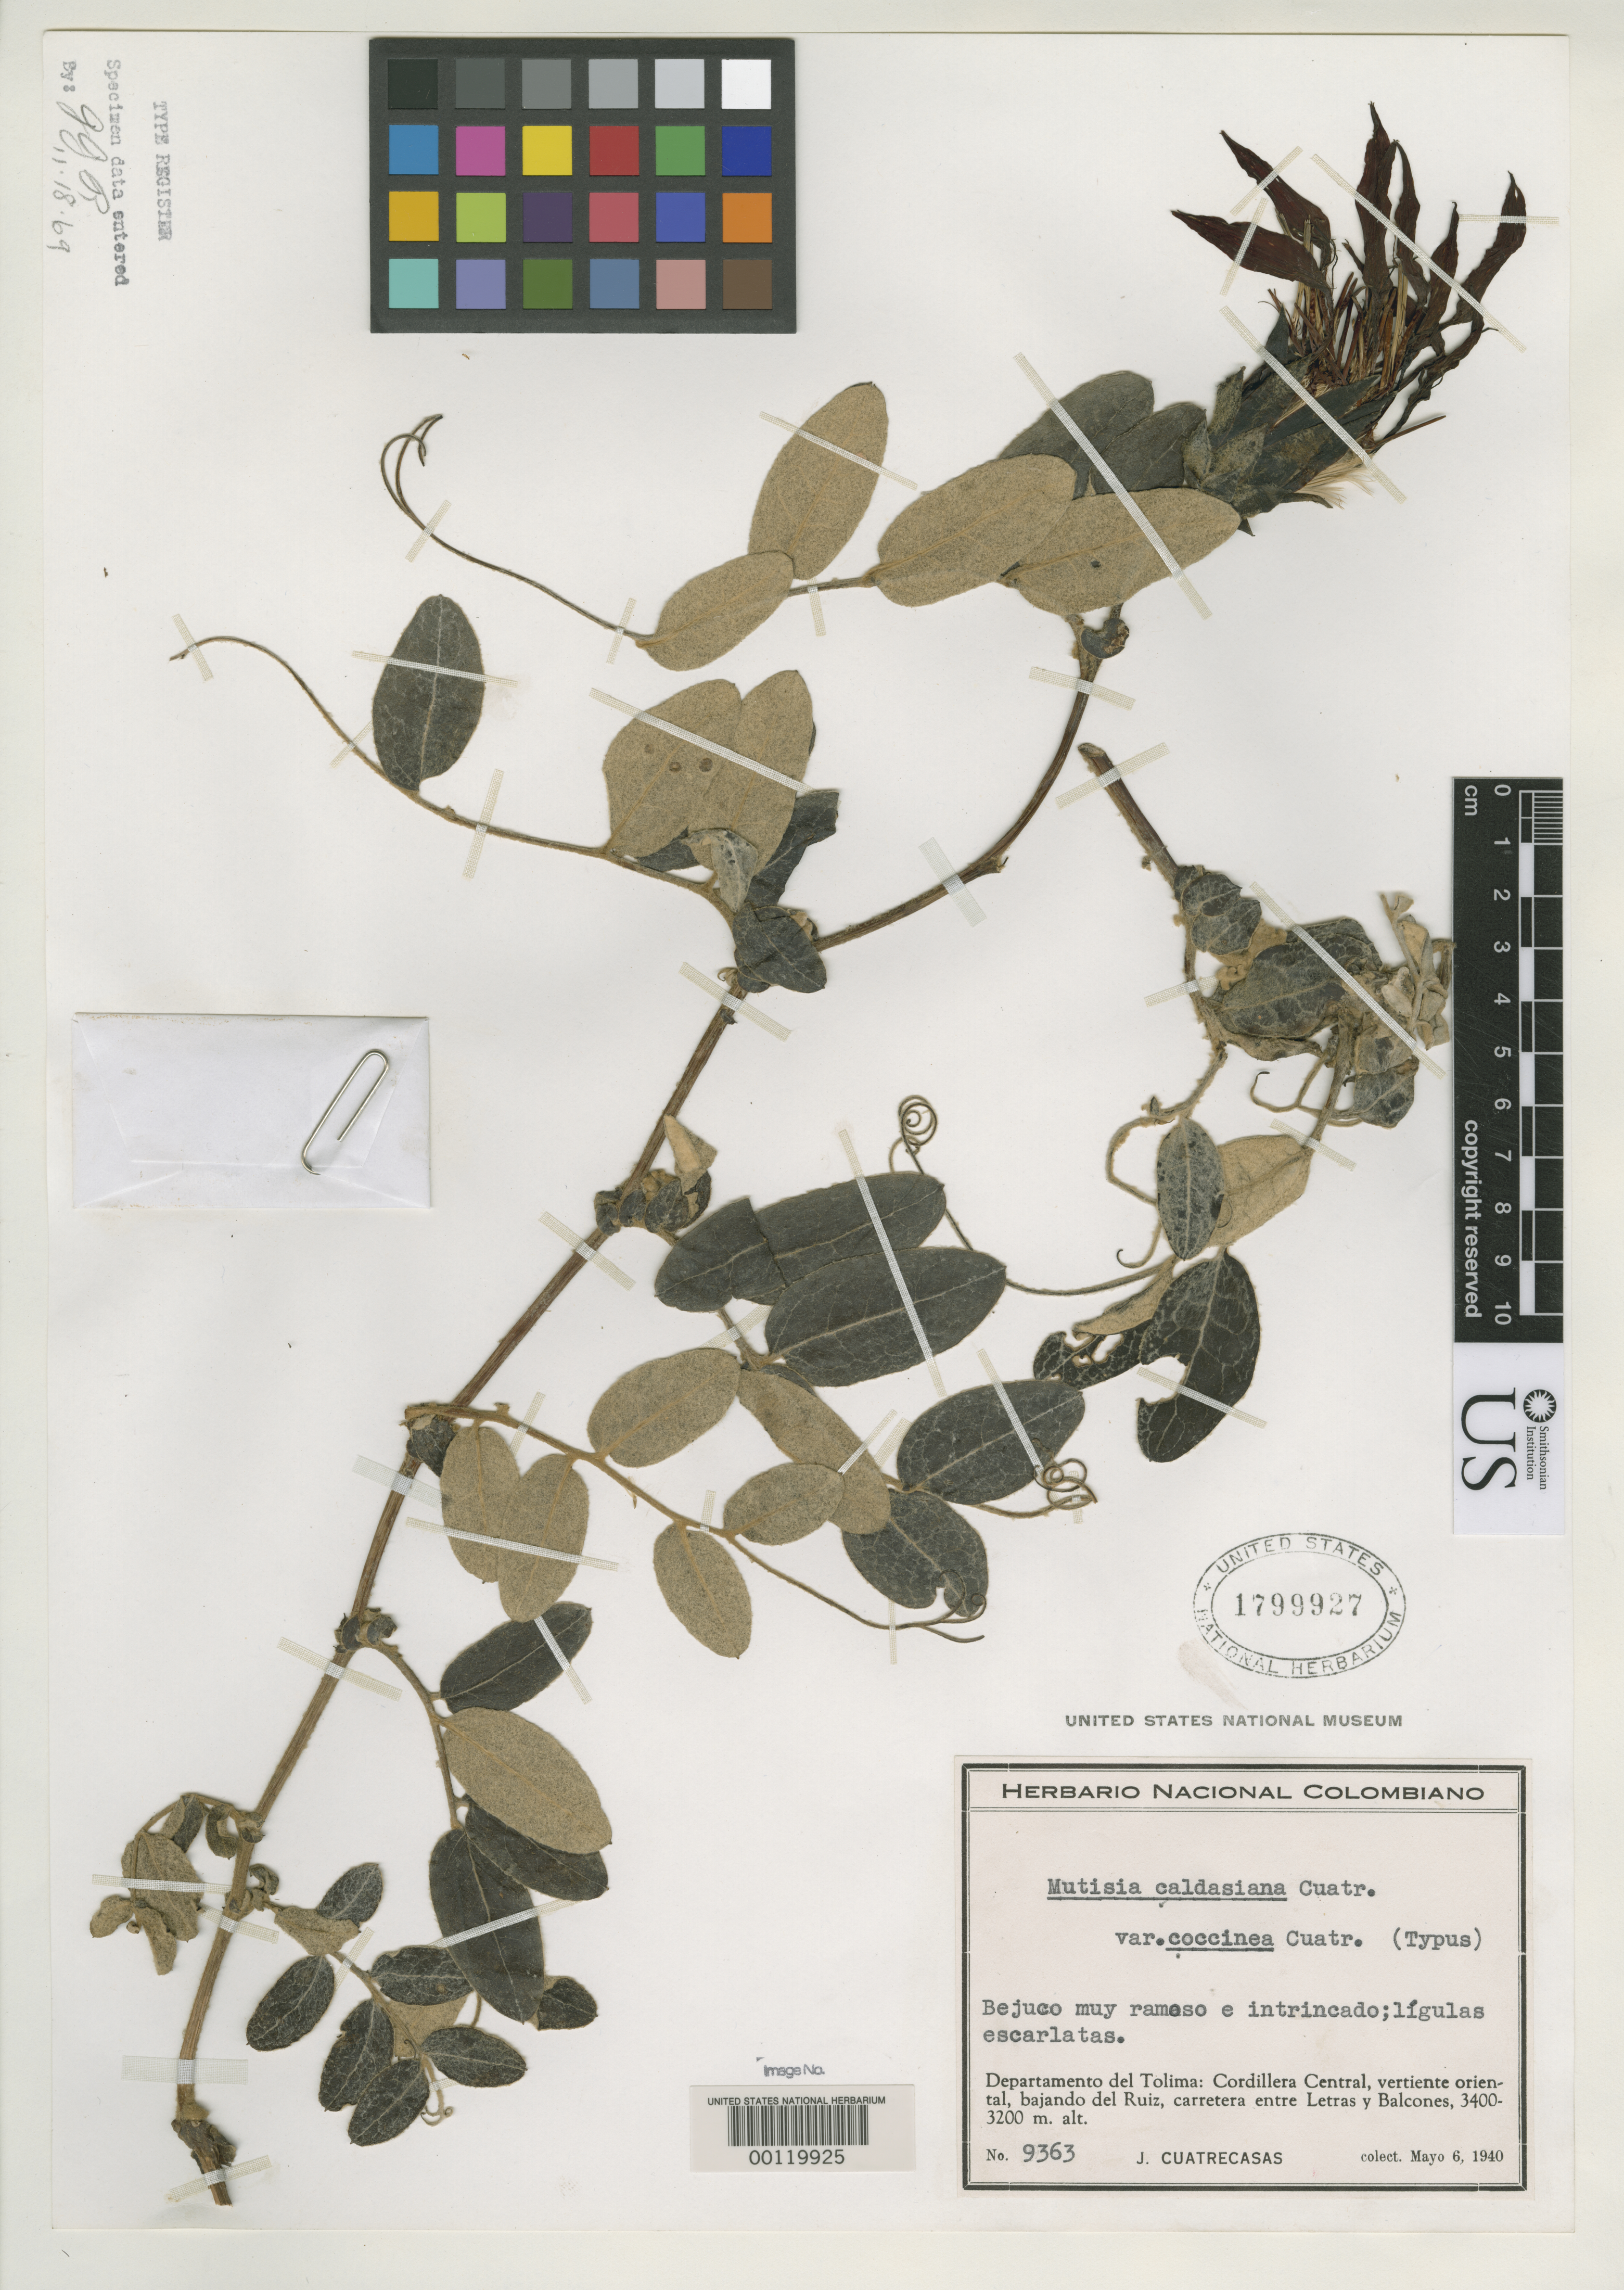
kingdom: Plantae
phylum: Tracheophyta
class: Magnoliopsida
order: Asterales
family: Asteraceae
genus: Mutisia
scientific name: Mutisia caldasiana var. coccinea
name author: Cuatrec.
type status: Isotype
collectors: J. Cuatrecasas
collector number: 9363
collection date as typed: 26 May 1940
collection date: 1940-05-26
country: Colombia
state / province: Tolima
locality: Between Letras and Balcones.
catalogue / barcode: US 1799927